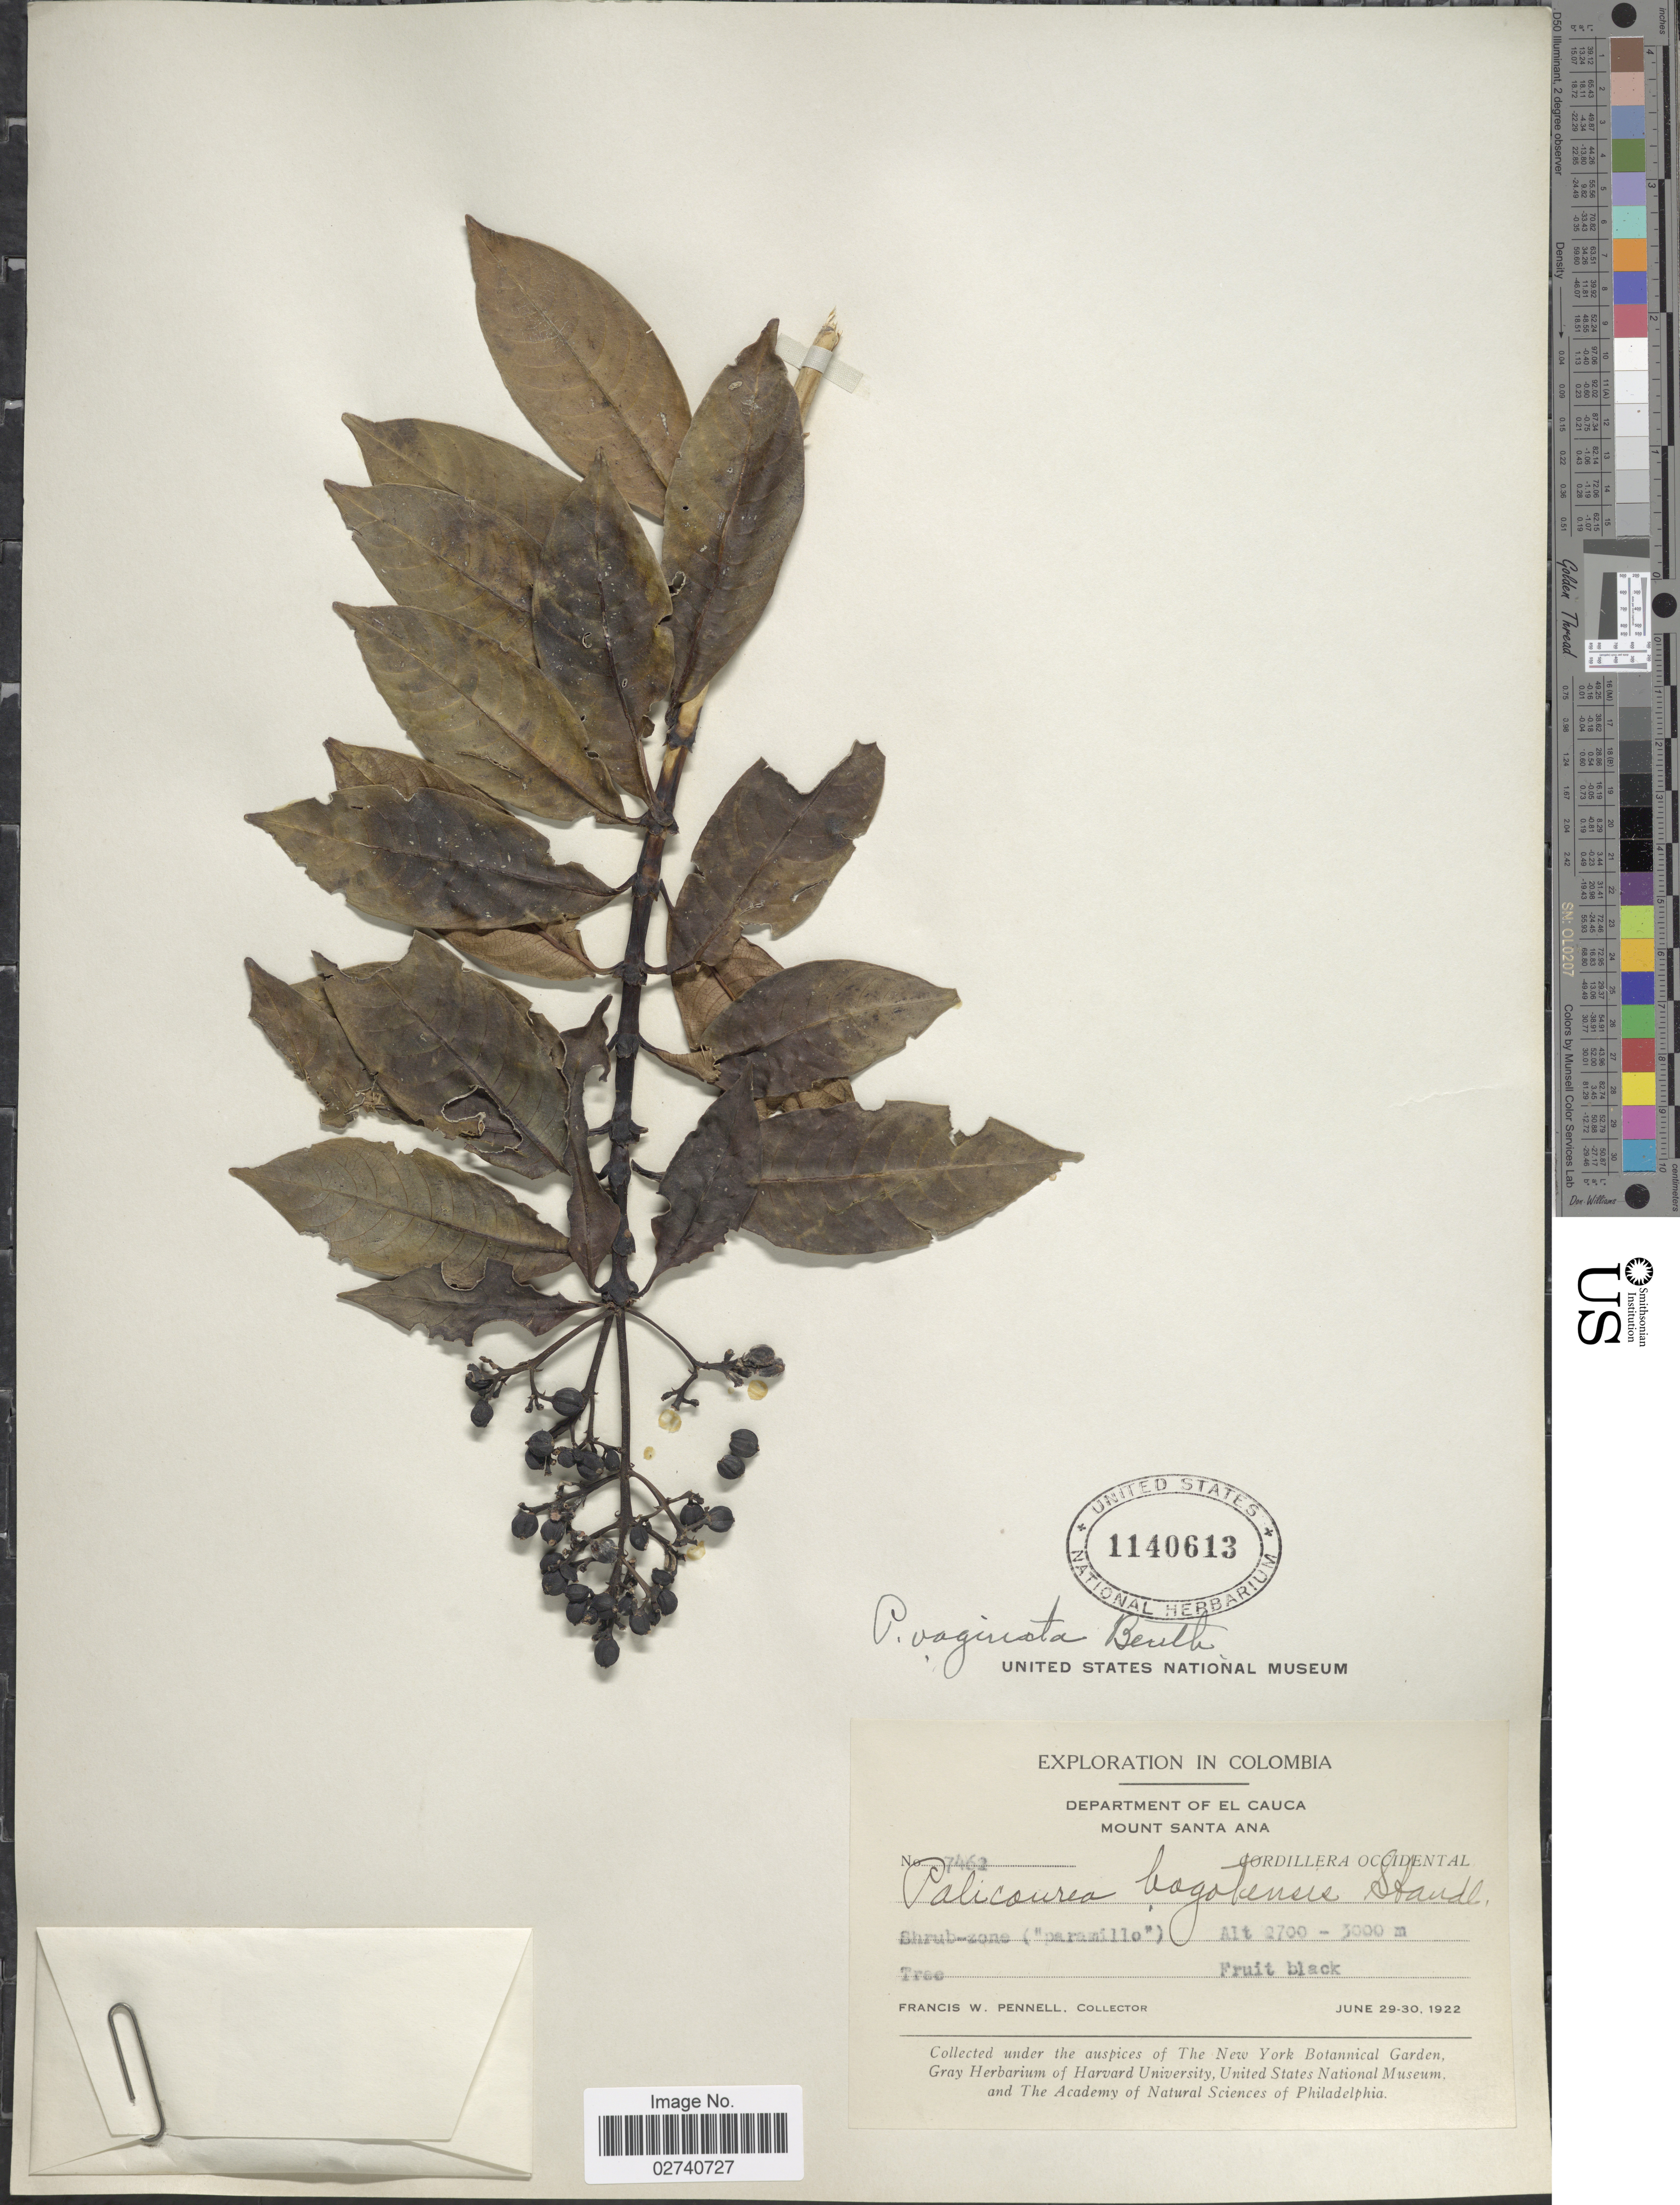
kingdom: Plantae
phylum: Tracheophyta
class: Magnoliopsida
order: Gentianales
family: Rubiaceae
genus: Palicourea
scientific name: Palicourea vaginata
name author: Benth.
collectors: F. W. Pennell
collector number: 7462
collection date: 1922-06-29/1922-06-30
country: Colombia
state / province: Cauca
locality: Mounta Santa Ana. Cordillera Occidental.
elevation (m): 2700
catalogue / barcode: US 1140613